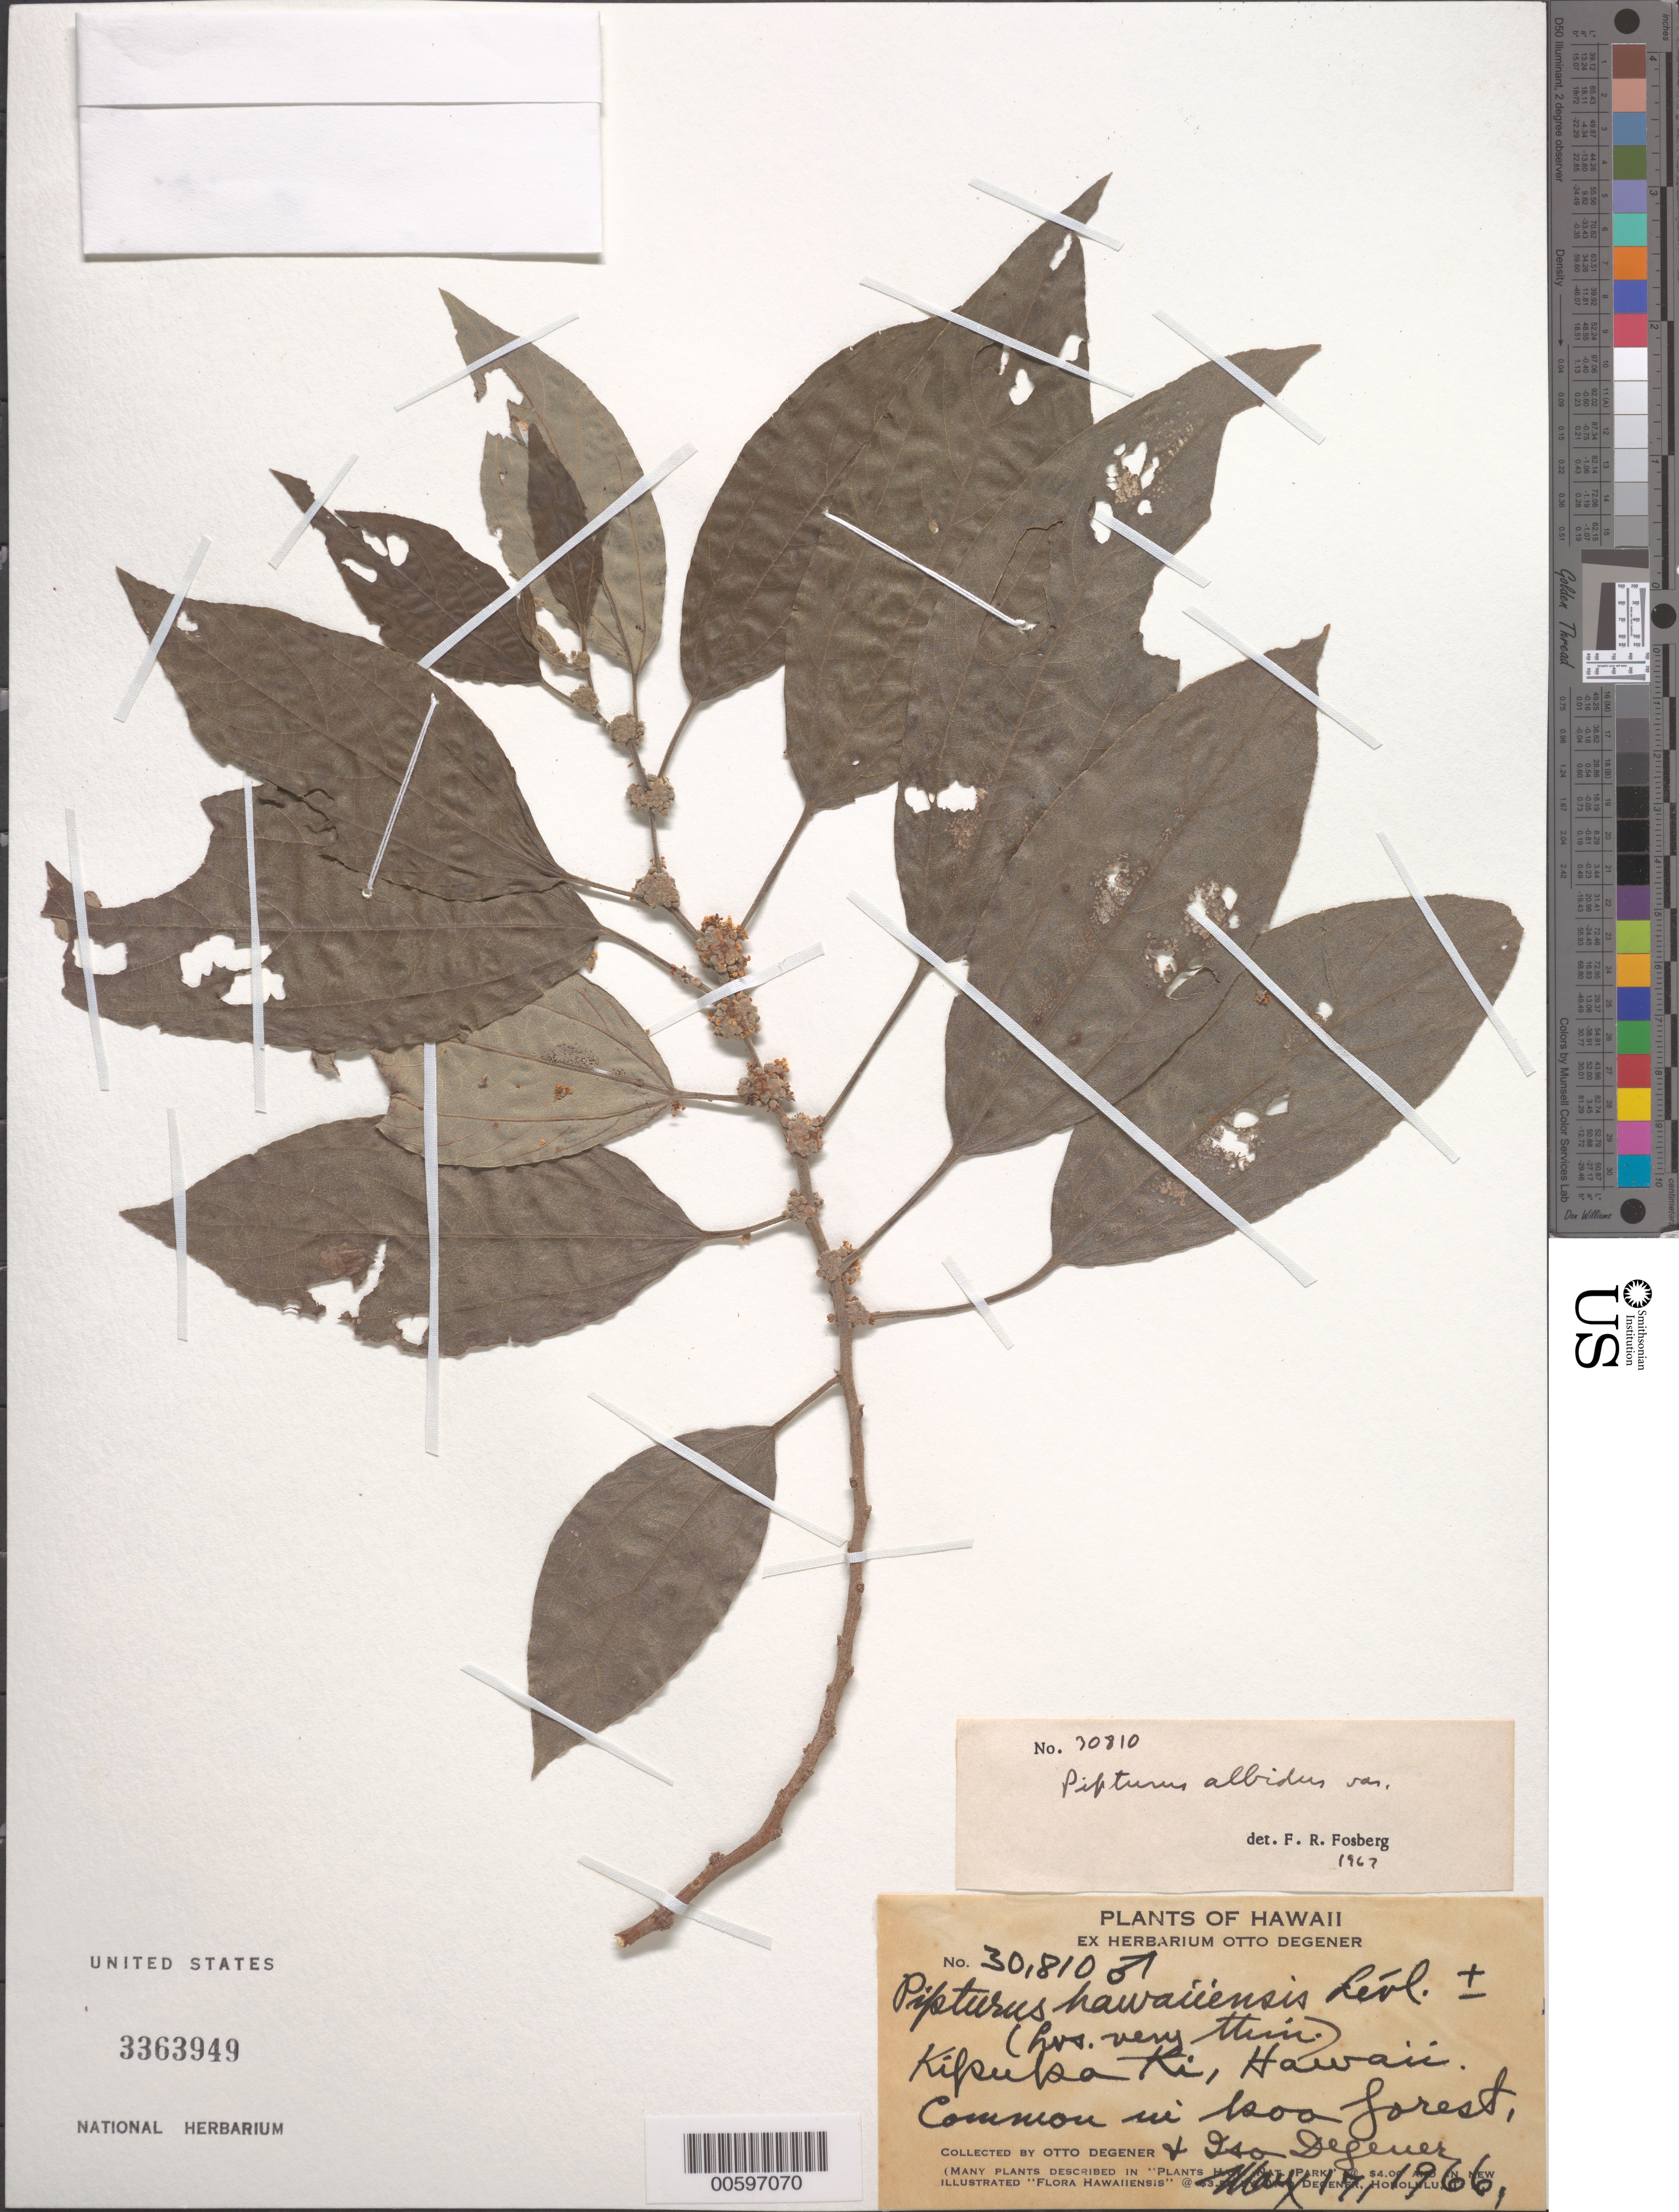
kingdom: Plantae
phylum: Tracheophyta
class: Magnoliopsida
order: Rosales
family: Urticaceae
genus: Pipturus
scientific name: Pipturus albidus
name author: (Hook. & Arn.) A. Gray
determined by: Fosberg, F. R.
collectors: O. Degener & I. Degener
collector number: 30810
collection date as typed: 17 May 1966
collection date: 1966-05-17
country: United States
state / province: Hawaii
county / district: Hawaii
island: Hawaii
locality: Kipuka Ki.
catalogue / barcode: US 3363949